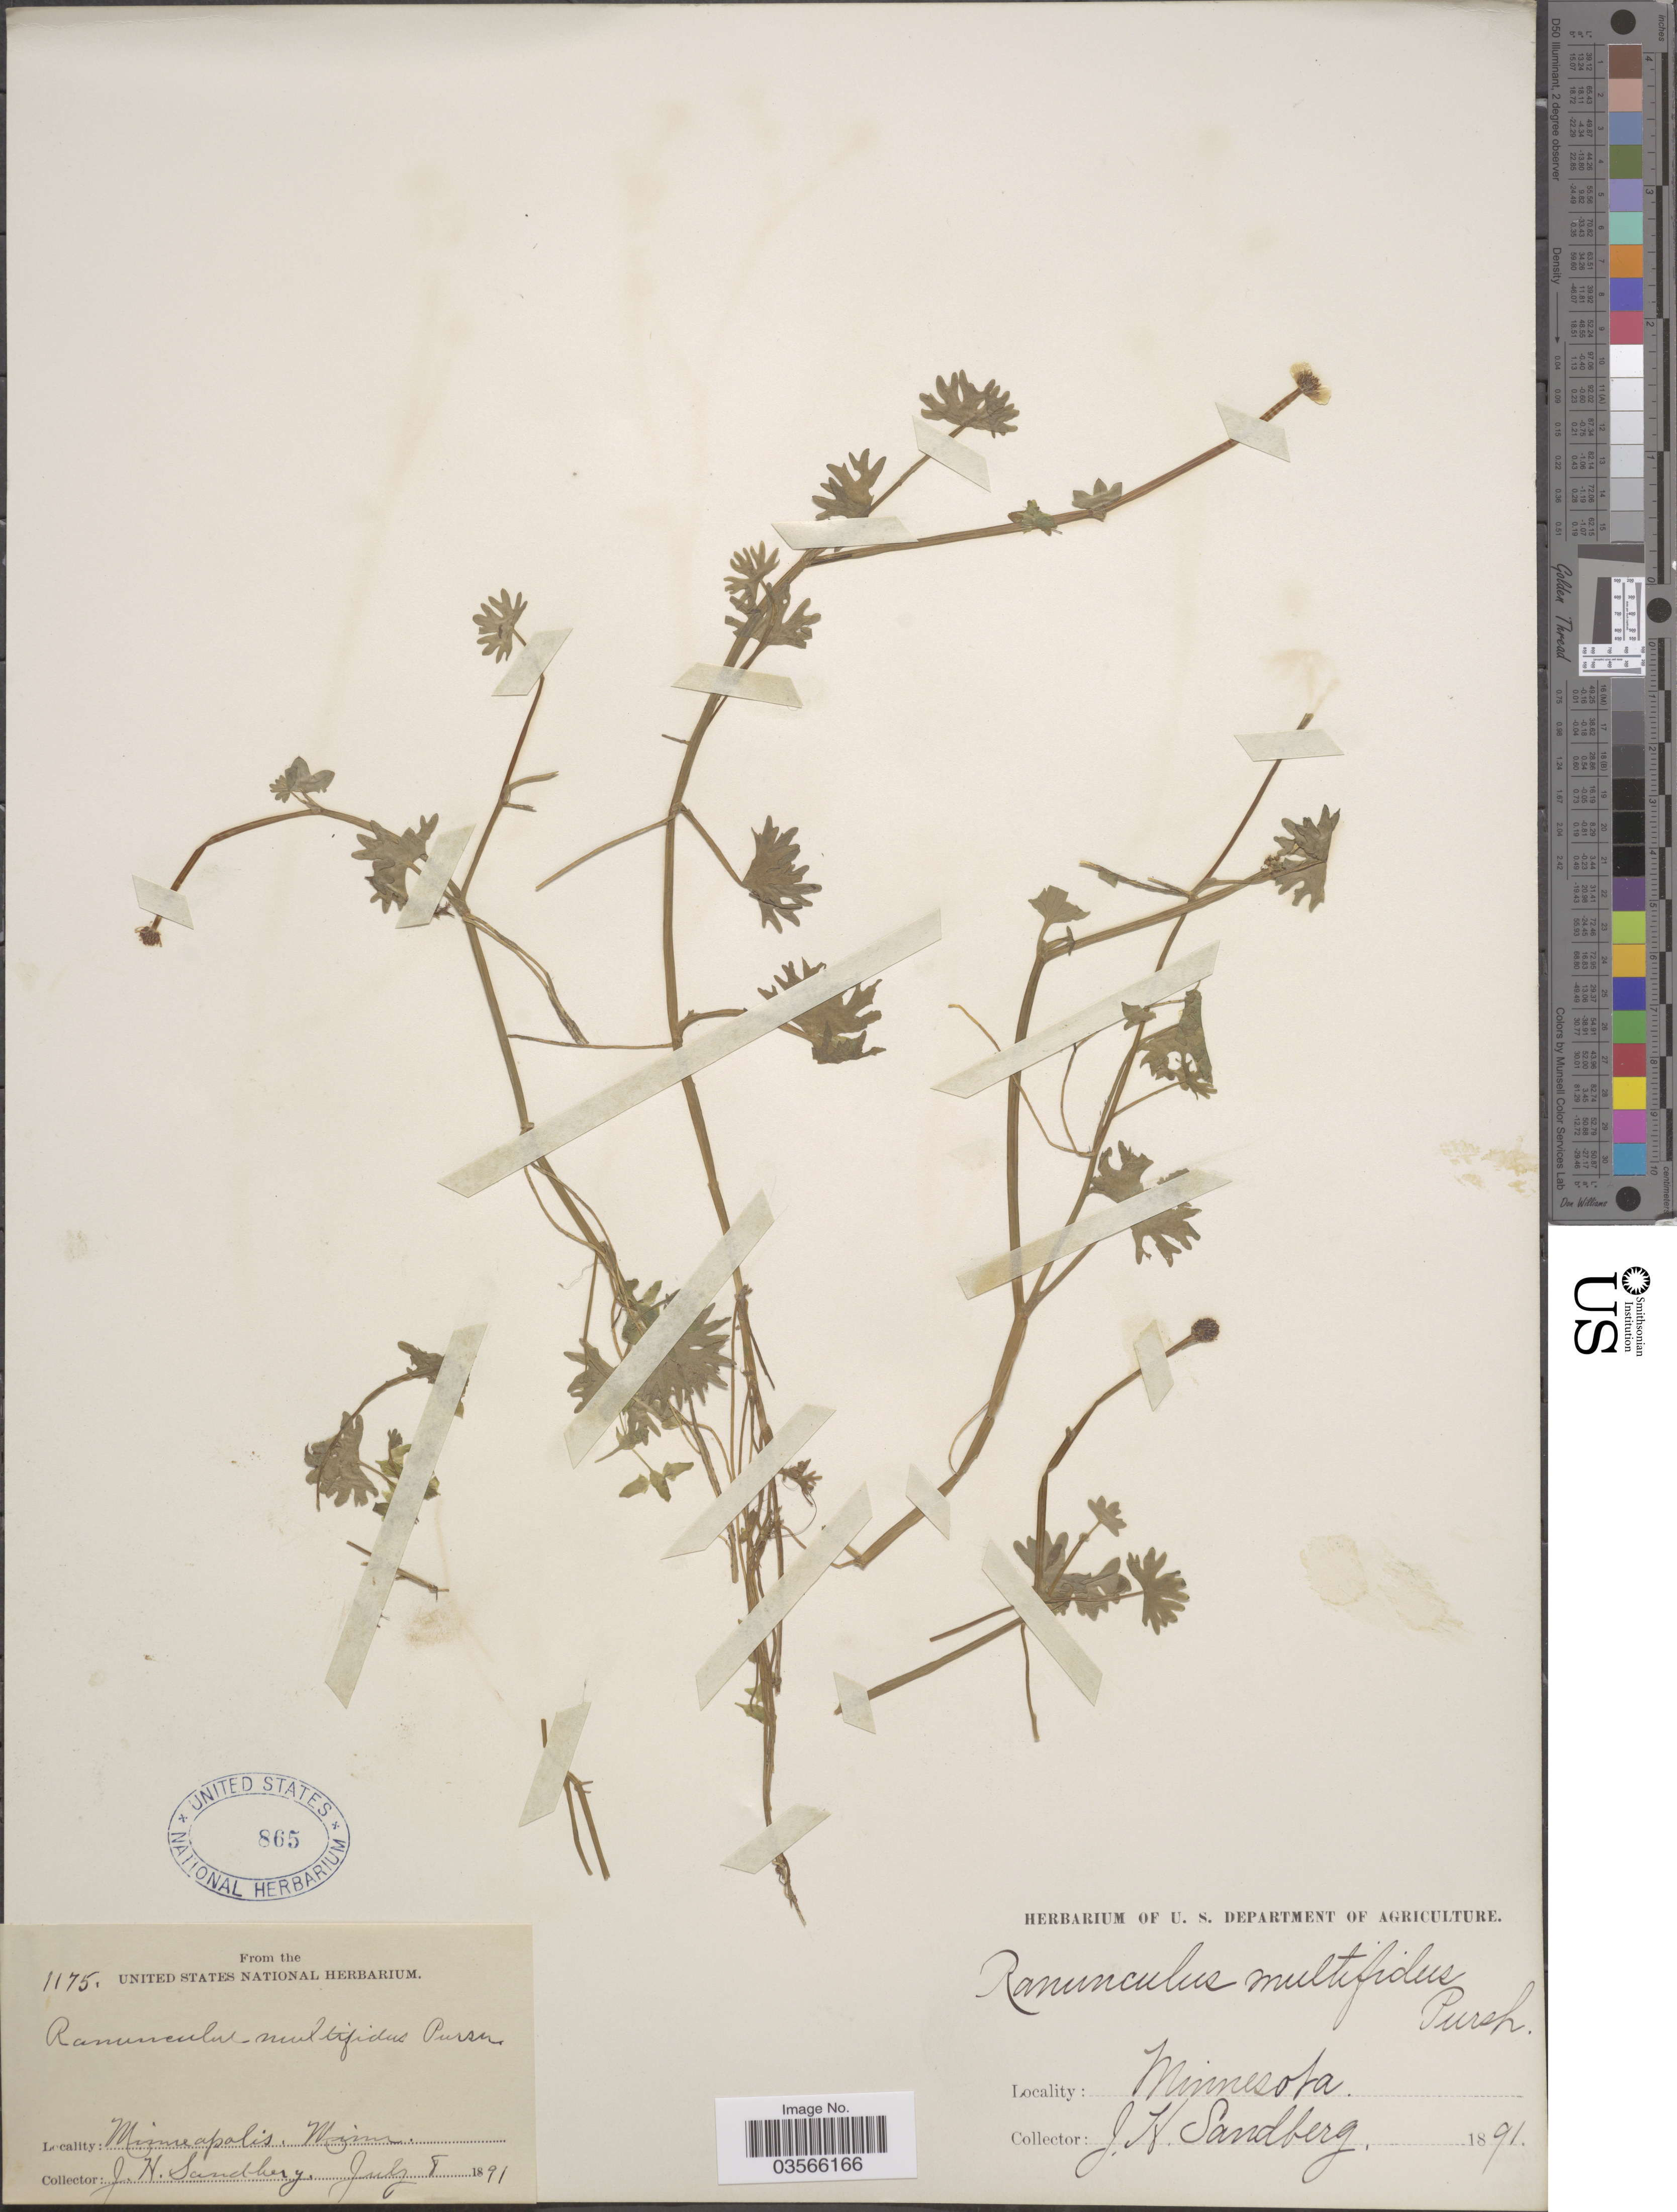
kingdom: Plantae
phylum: Tracheophyta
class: Magnoliopsida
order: Ranunculales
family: Ranunculaceae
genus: Ranunculus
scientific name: Ranunculus flabellaris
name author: Raf.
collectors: J. H. Sandberg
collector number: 1175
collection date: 1891-07-08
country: United States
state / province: Minnesota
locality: Minneapolis.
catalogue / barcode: US 865